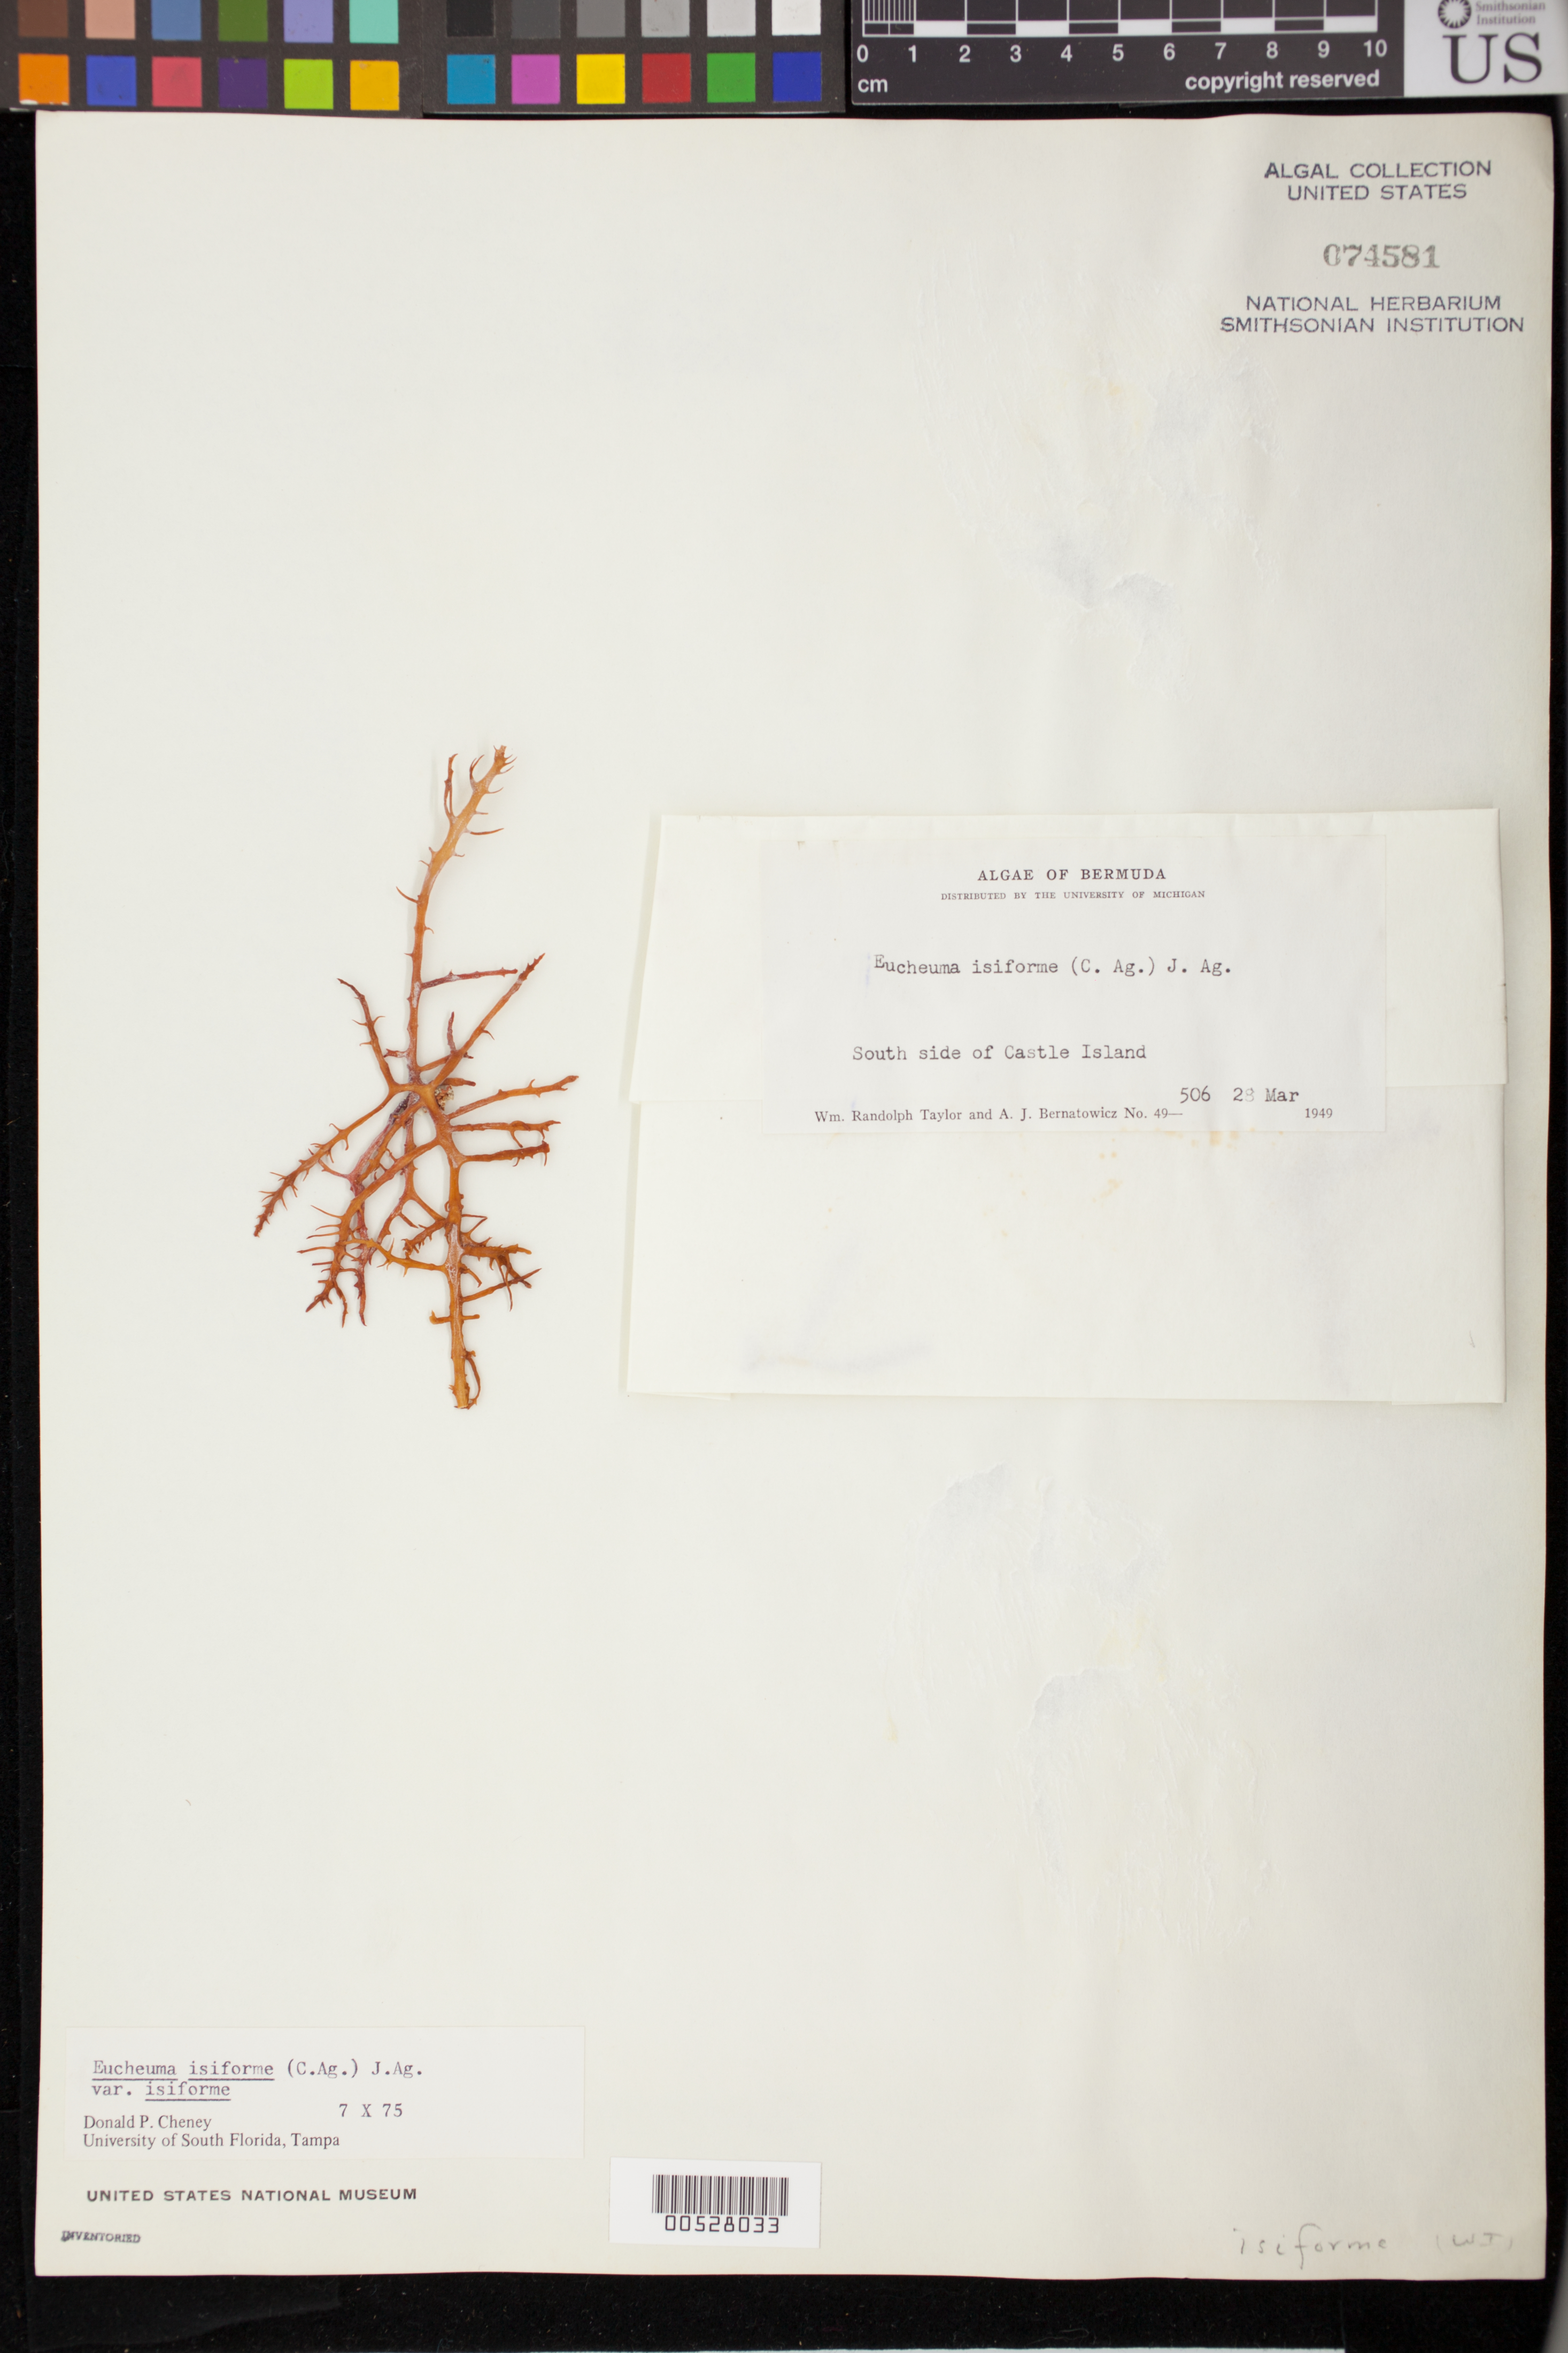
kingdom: Plantae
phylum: Rhodophyta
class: Florideophyceae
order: Gigartinales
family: Solieriaceae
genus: Eucheumatopsis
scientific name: Eucheumatopsis isiformis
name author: (C. Agardh) M.L. Núñez-Resendiz et al.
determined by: Algae name updating Project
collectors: W. R. Taylor & A. Bernatowicz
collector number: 49-506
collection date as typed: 28 Mar 1949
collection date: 1949-03-28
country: Bermuda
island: Castle Island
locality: South side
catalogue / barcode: US 74581